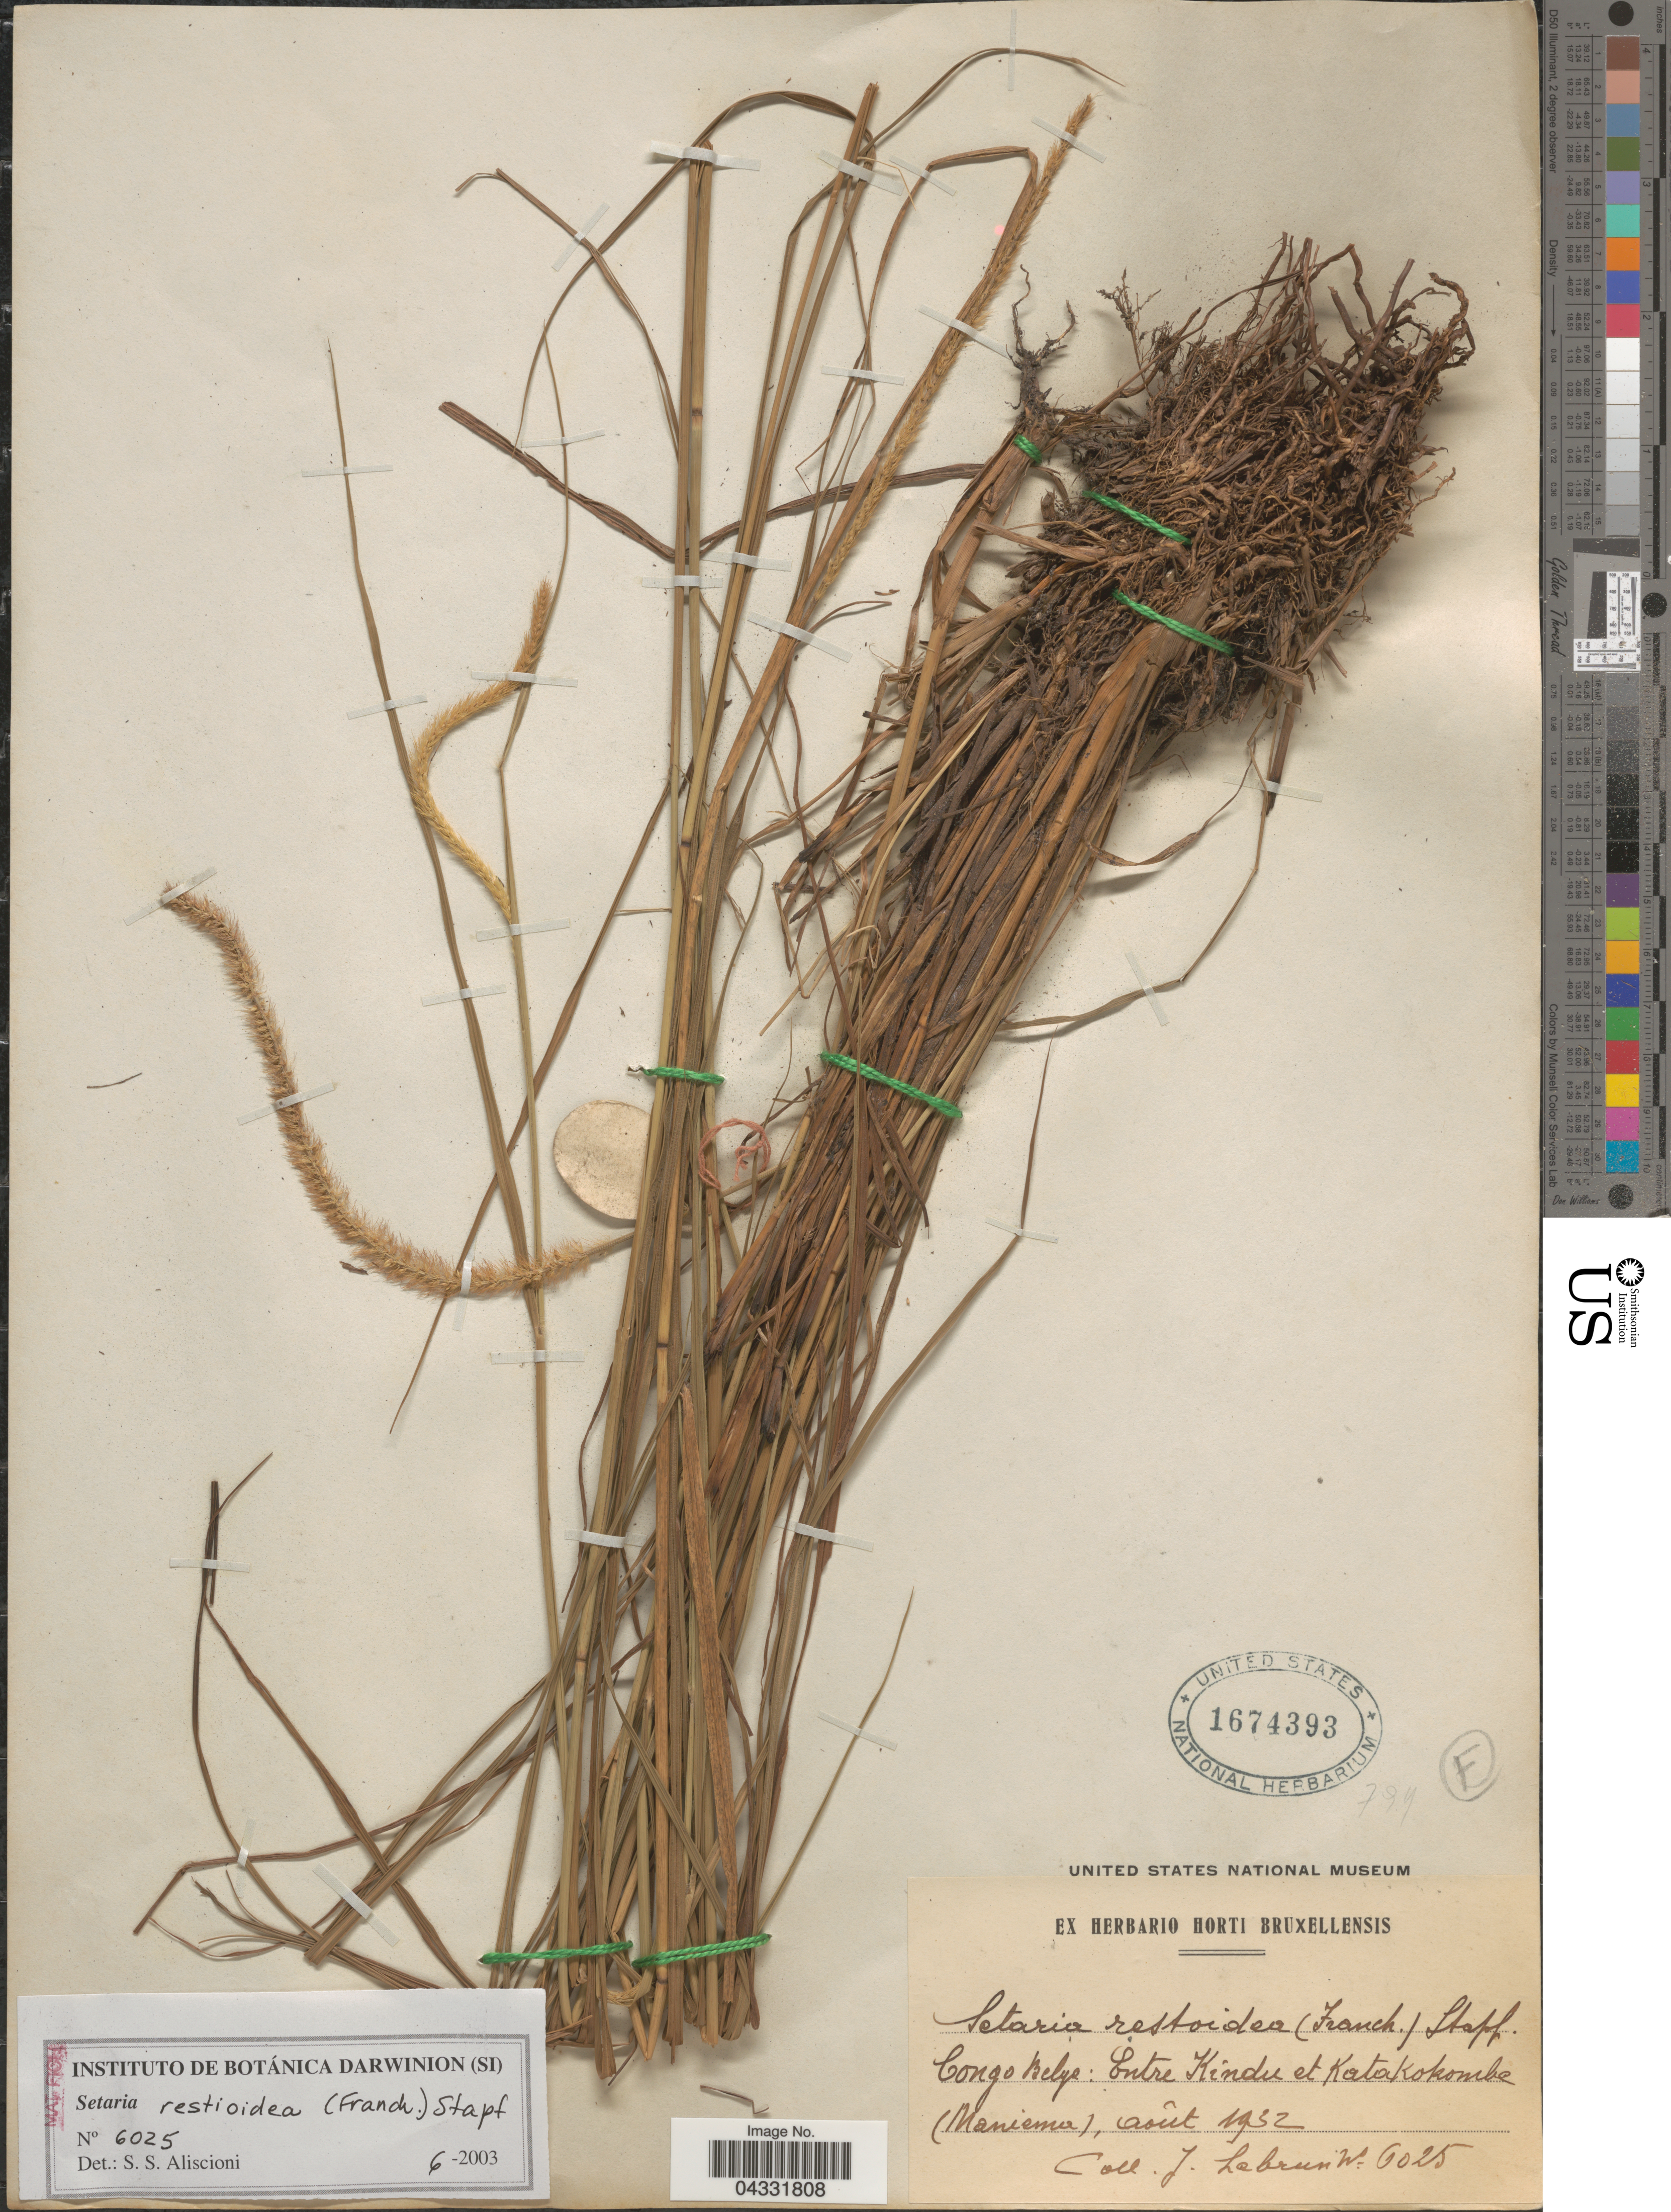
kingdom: Plantae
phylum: Tracheophyta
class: Liliopsida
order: Poales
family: Poaceae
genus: Setaria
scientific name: Setaria restioidea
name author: (Franch.) Stapf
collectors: J. A. Lebrun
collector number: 6025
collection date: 1932-08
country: Congo, Democratic Republic of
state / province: Maniema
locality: Congo Belge: Entre Kindu et Katakokombe.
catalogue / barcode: US 1674393